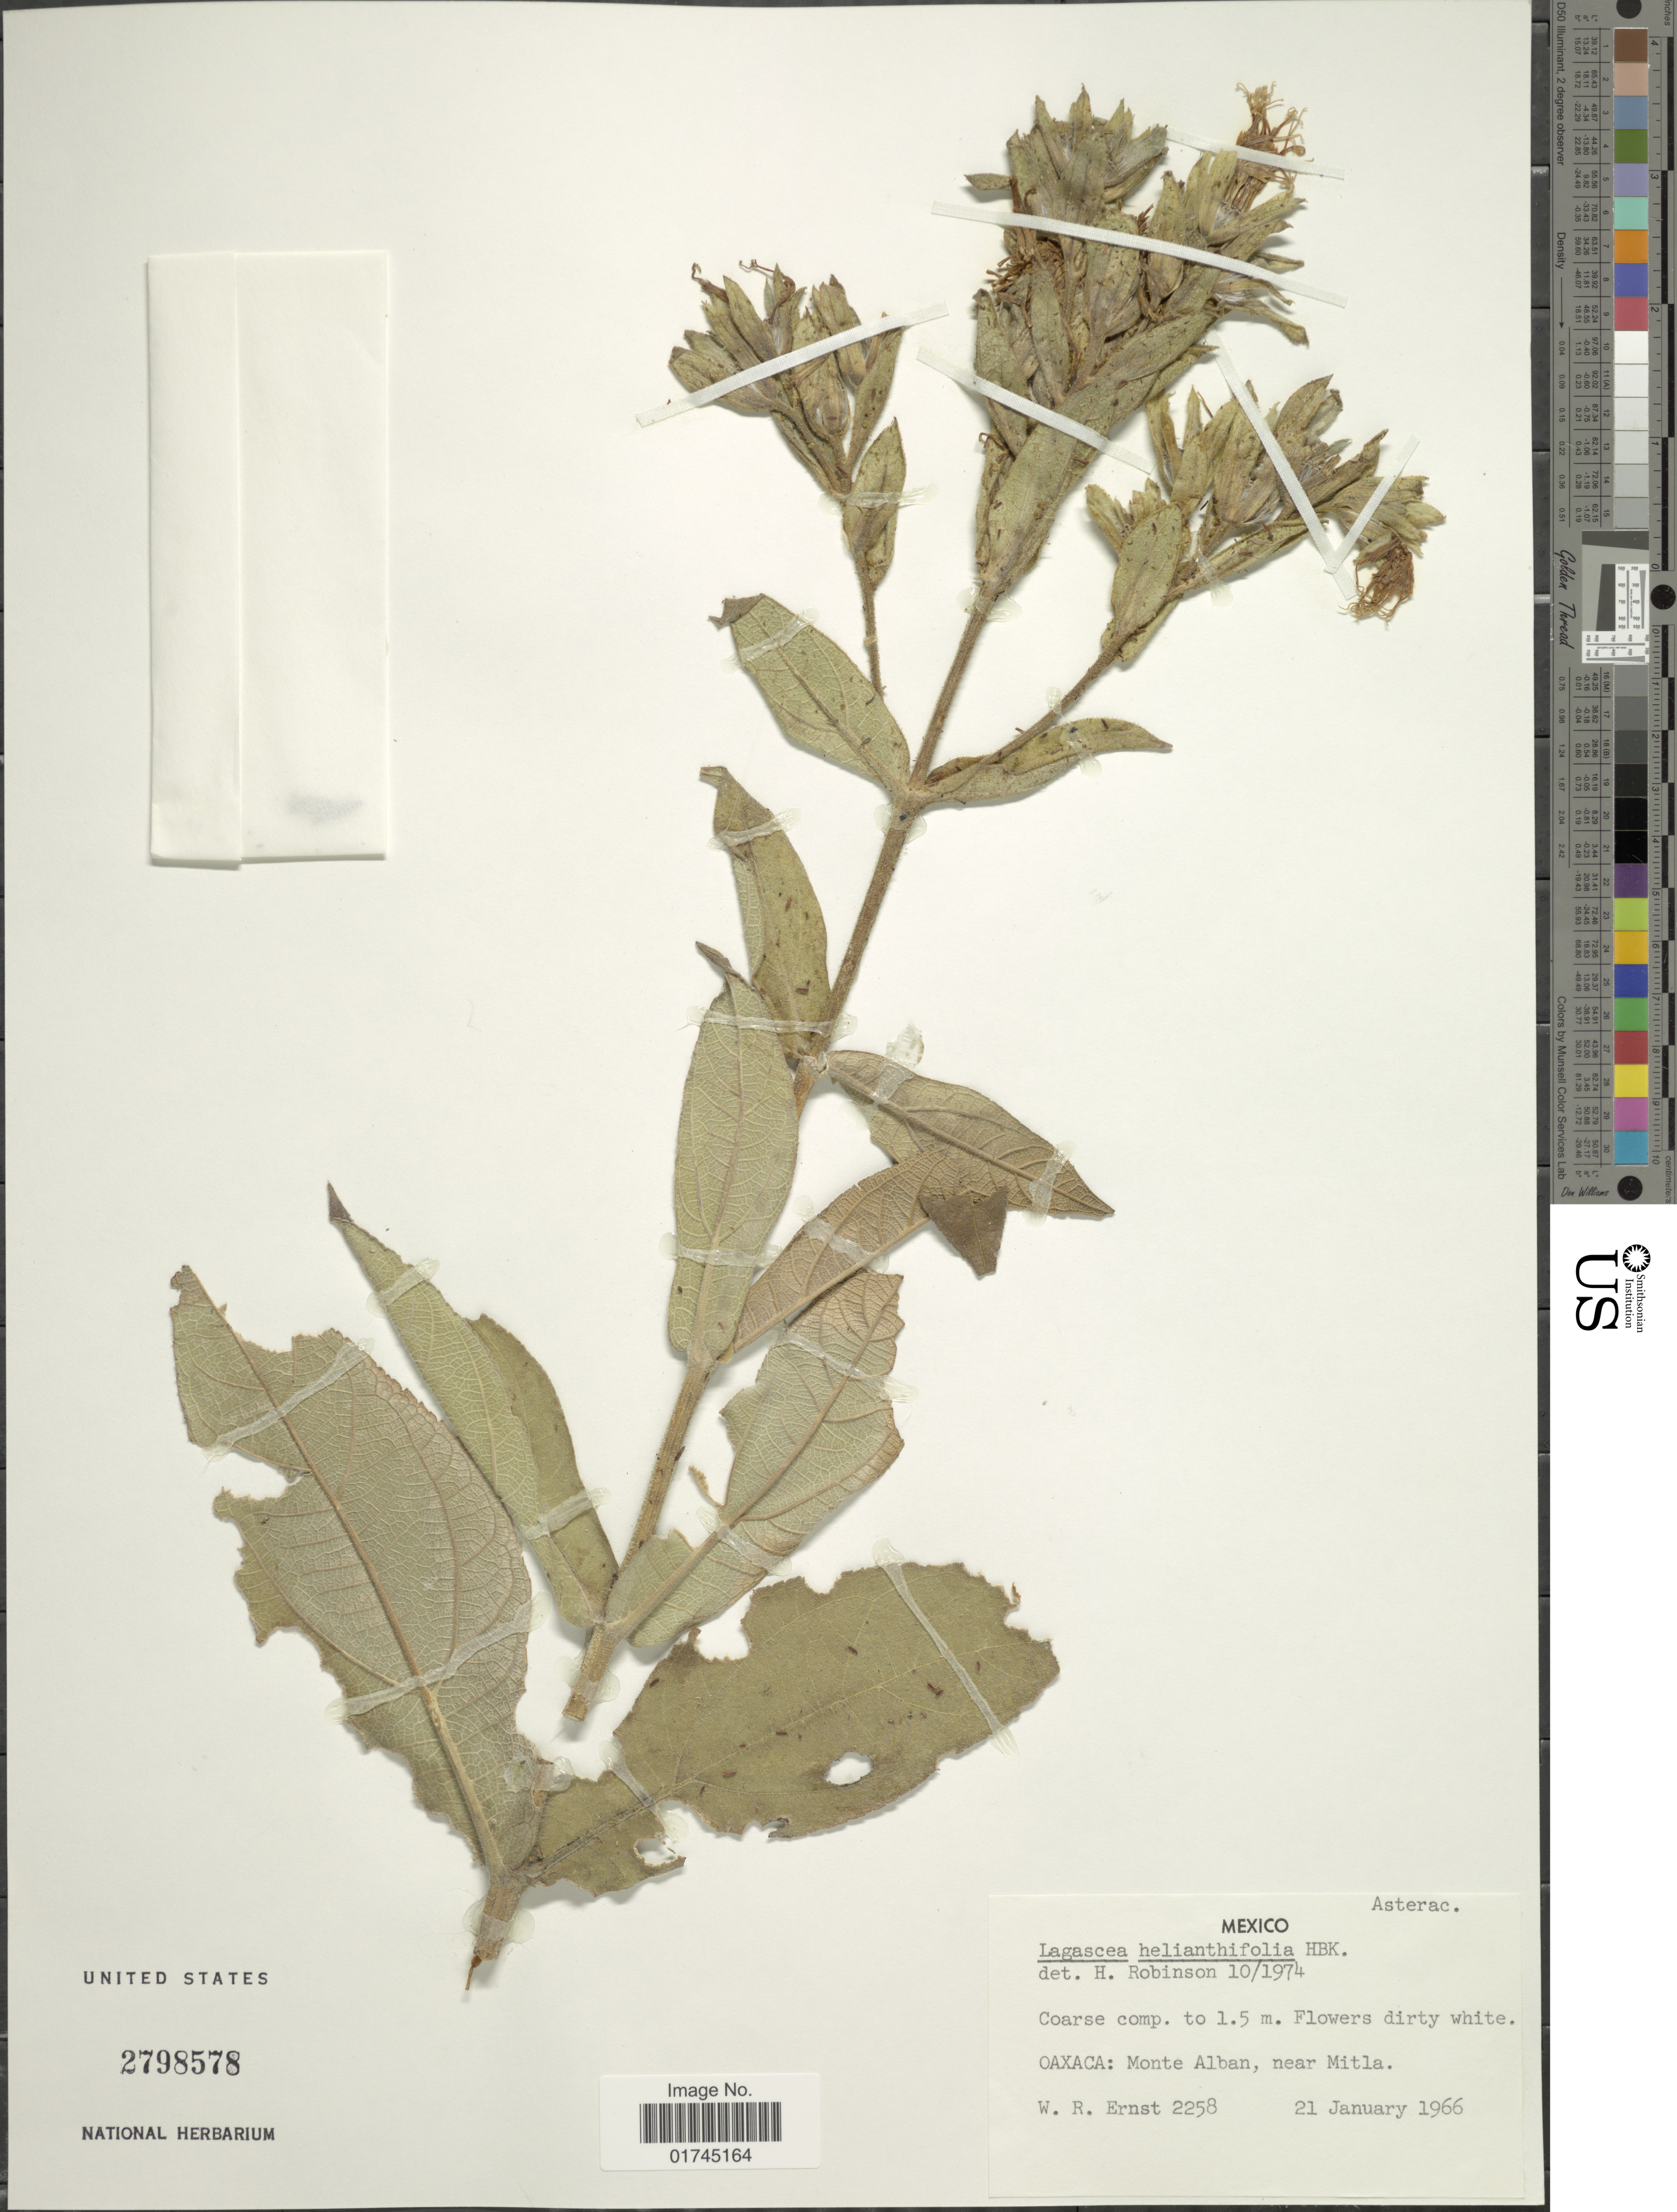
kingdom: Plantae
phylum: Tracheophyta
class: Magnoliopsida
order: Asterales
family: Asteraceae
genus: Lagascea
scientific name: Lagascea helianthifolia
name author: Kunth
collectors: W. R. Ernst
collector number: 2258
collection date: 1966-01-21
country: Mexico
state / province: Oaxaca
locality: Monte Alban, near Mitla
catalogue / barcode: US 2798578